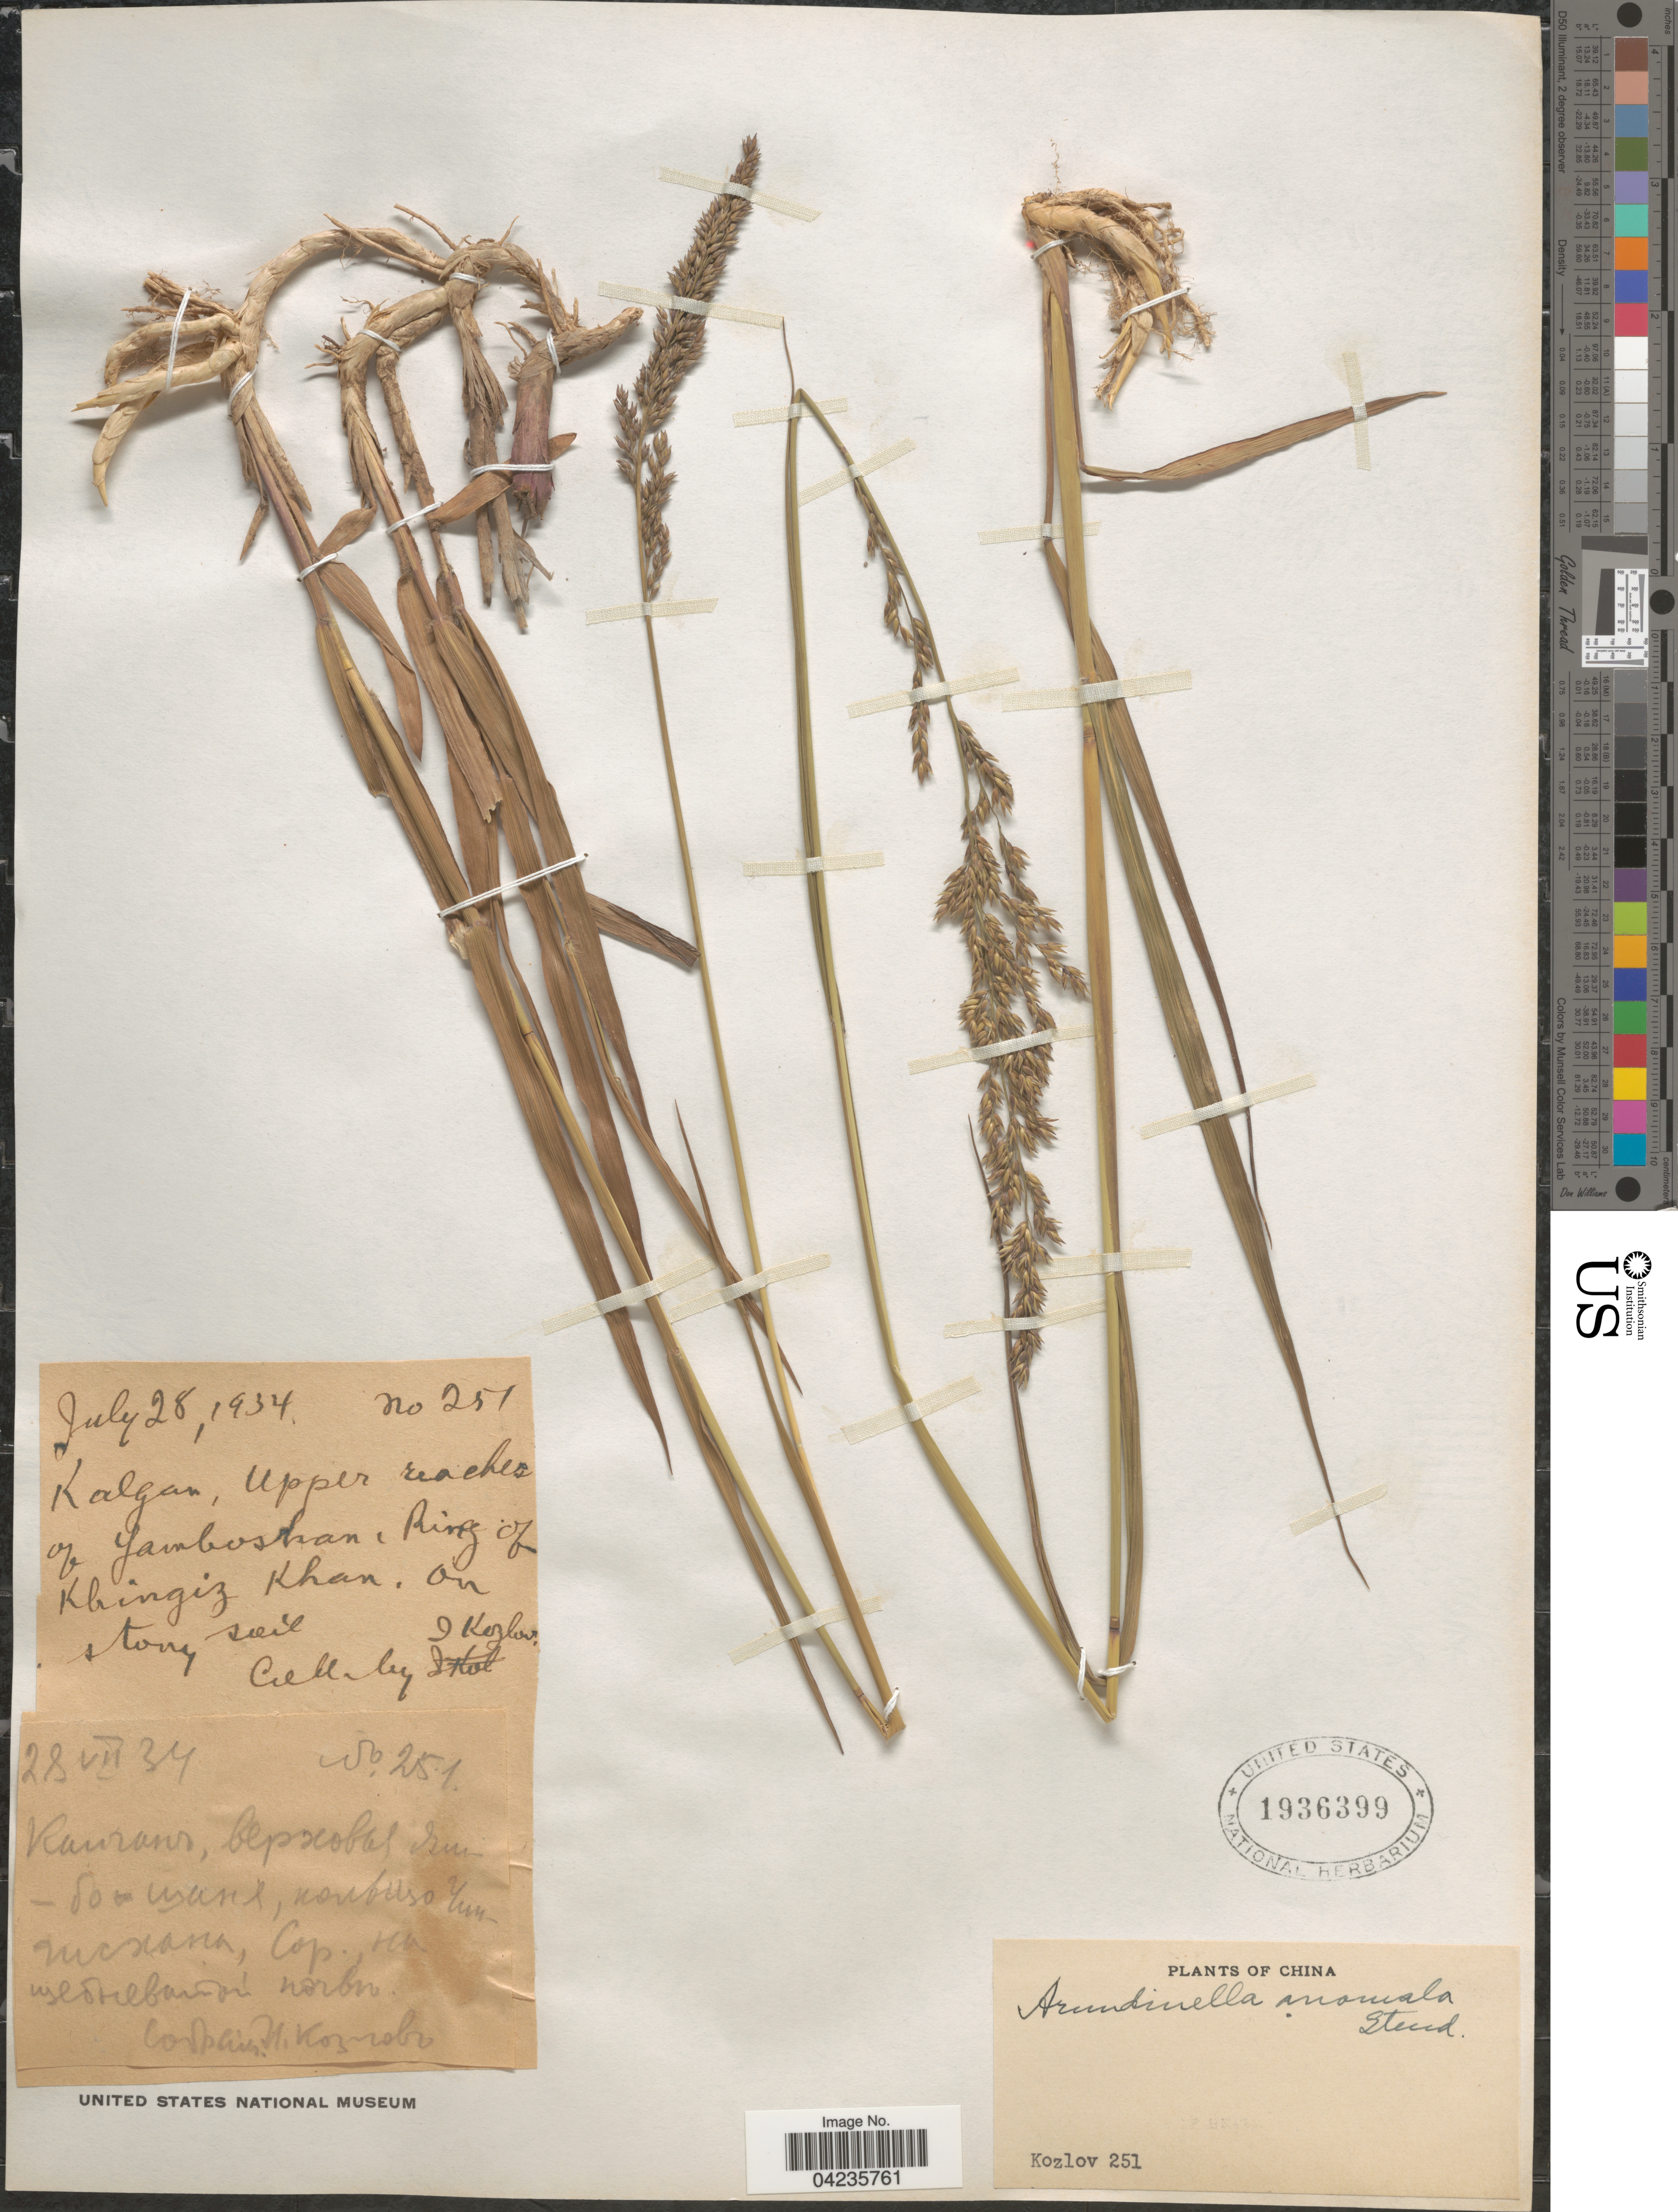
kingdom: Plantae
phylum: Tracheophyta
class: Liliopsida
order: Poales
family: Poaceae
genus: Arundinella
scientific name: Arundinella hirta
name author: (Thunb.) Tanaka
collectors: I. Kozlov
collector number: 251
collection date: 1934-07-28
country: China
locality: Kalgan, Upper reaches of Yamboshan, Ring of Khingiz Khan.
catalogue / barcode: US 1936399